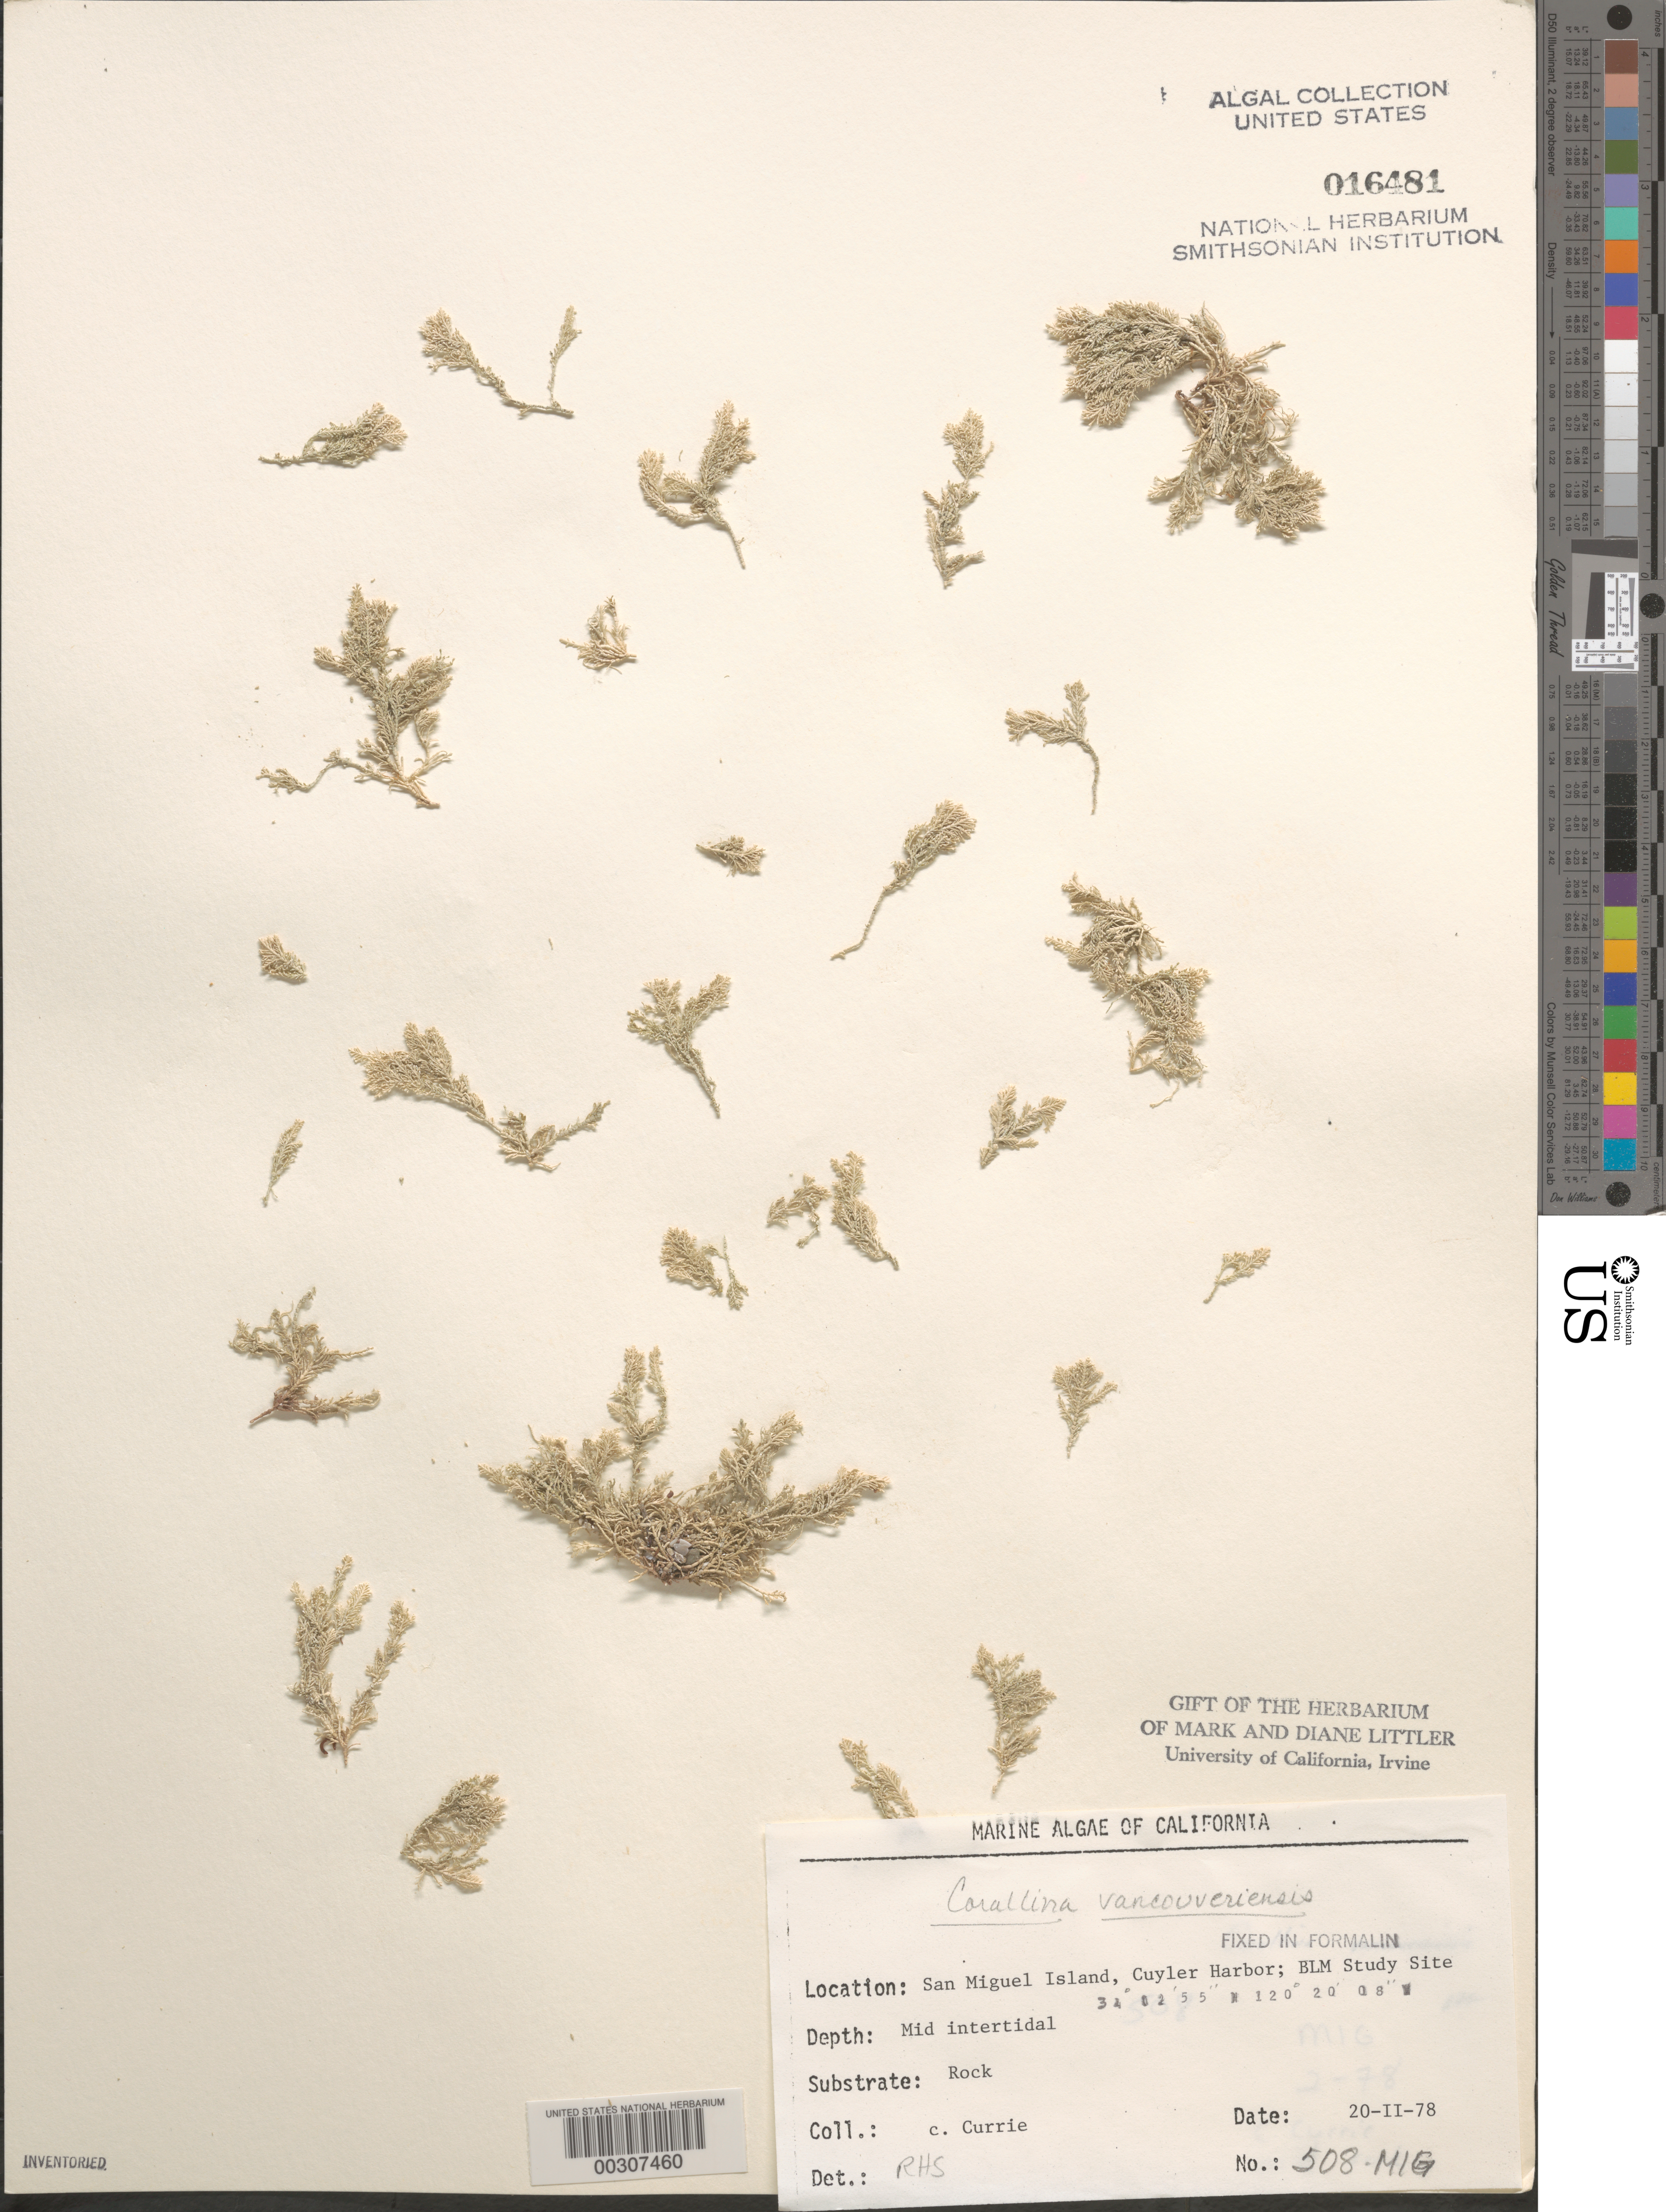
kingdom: Plantae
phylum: Rhodophyta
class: Florideophyceae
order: Corallinales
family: Corallinaceae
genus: Corallina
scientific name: Corallina vancouveriensis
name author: Yendo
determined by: Sims, Robert H.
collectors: C. Currie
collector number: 508-mig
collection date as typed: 20 Feb 1978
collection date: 1978-02-20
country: United States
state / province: California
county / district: Santa Barbara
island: San Miguel Island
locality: Cuyler Harbor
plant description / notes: BLM-SOCALBIGHT Rocky Intertidal Survey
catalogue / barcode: US 16481